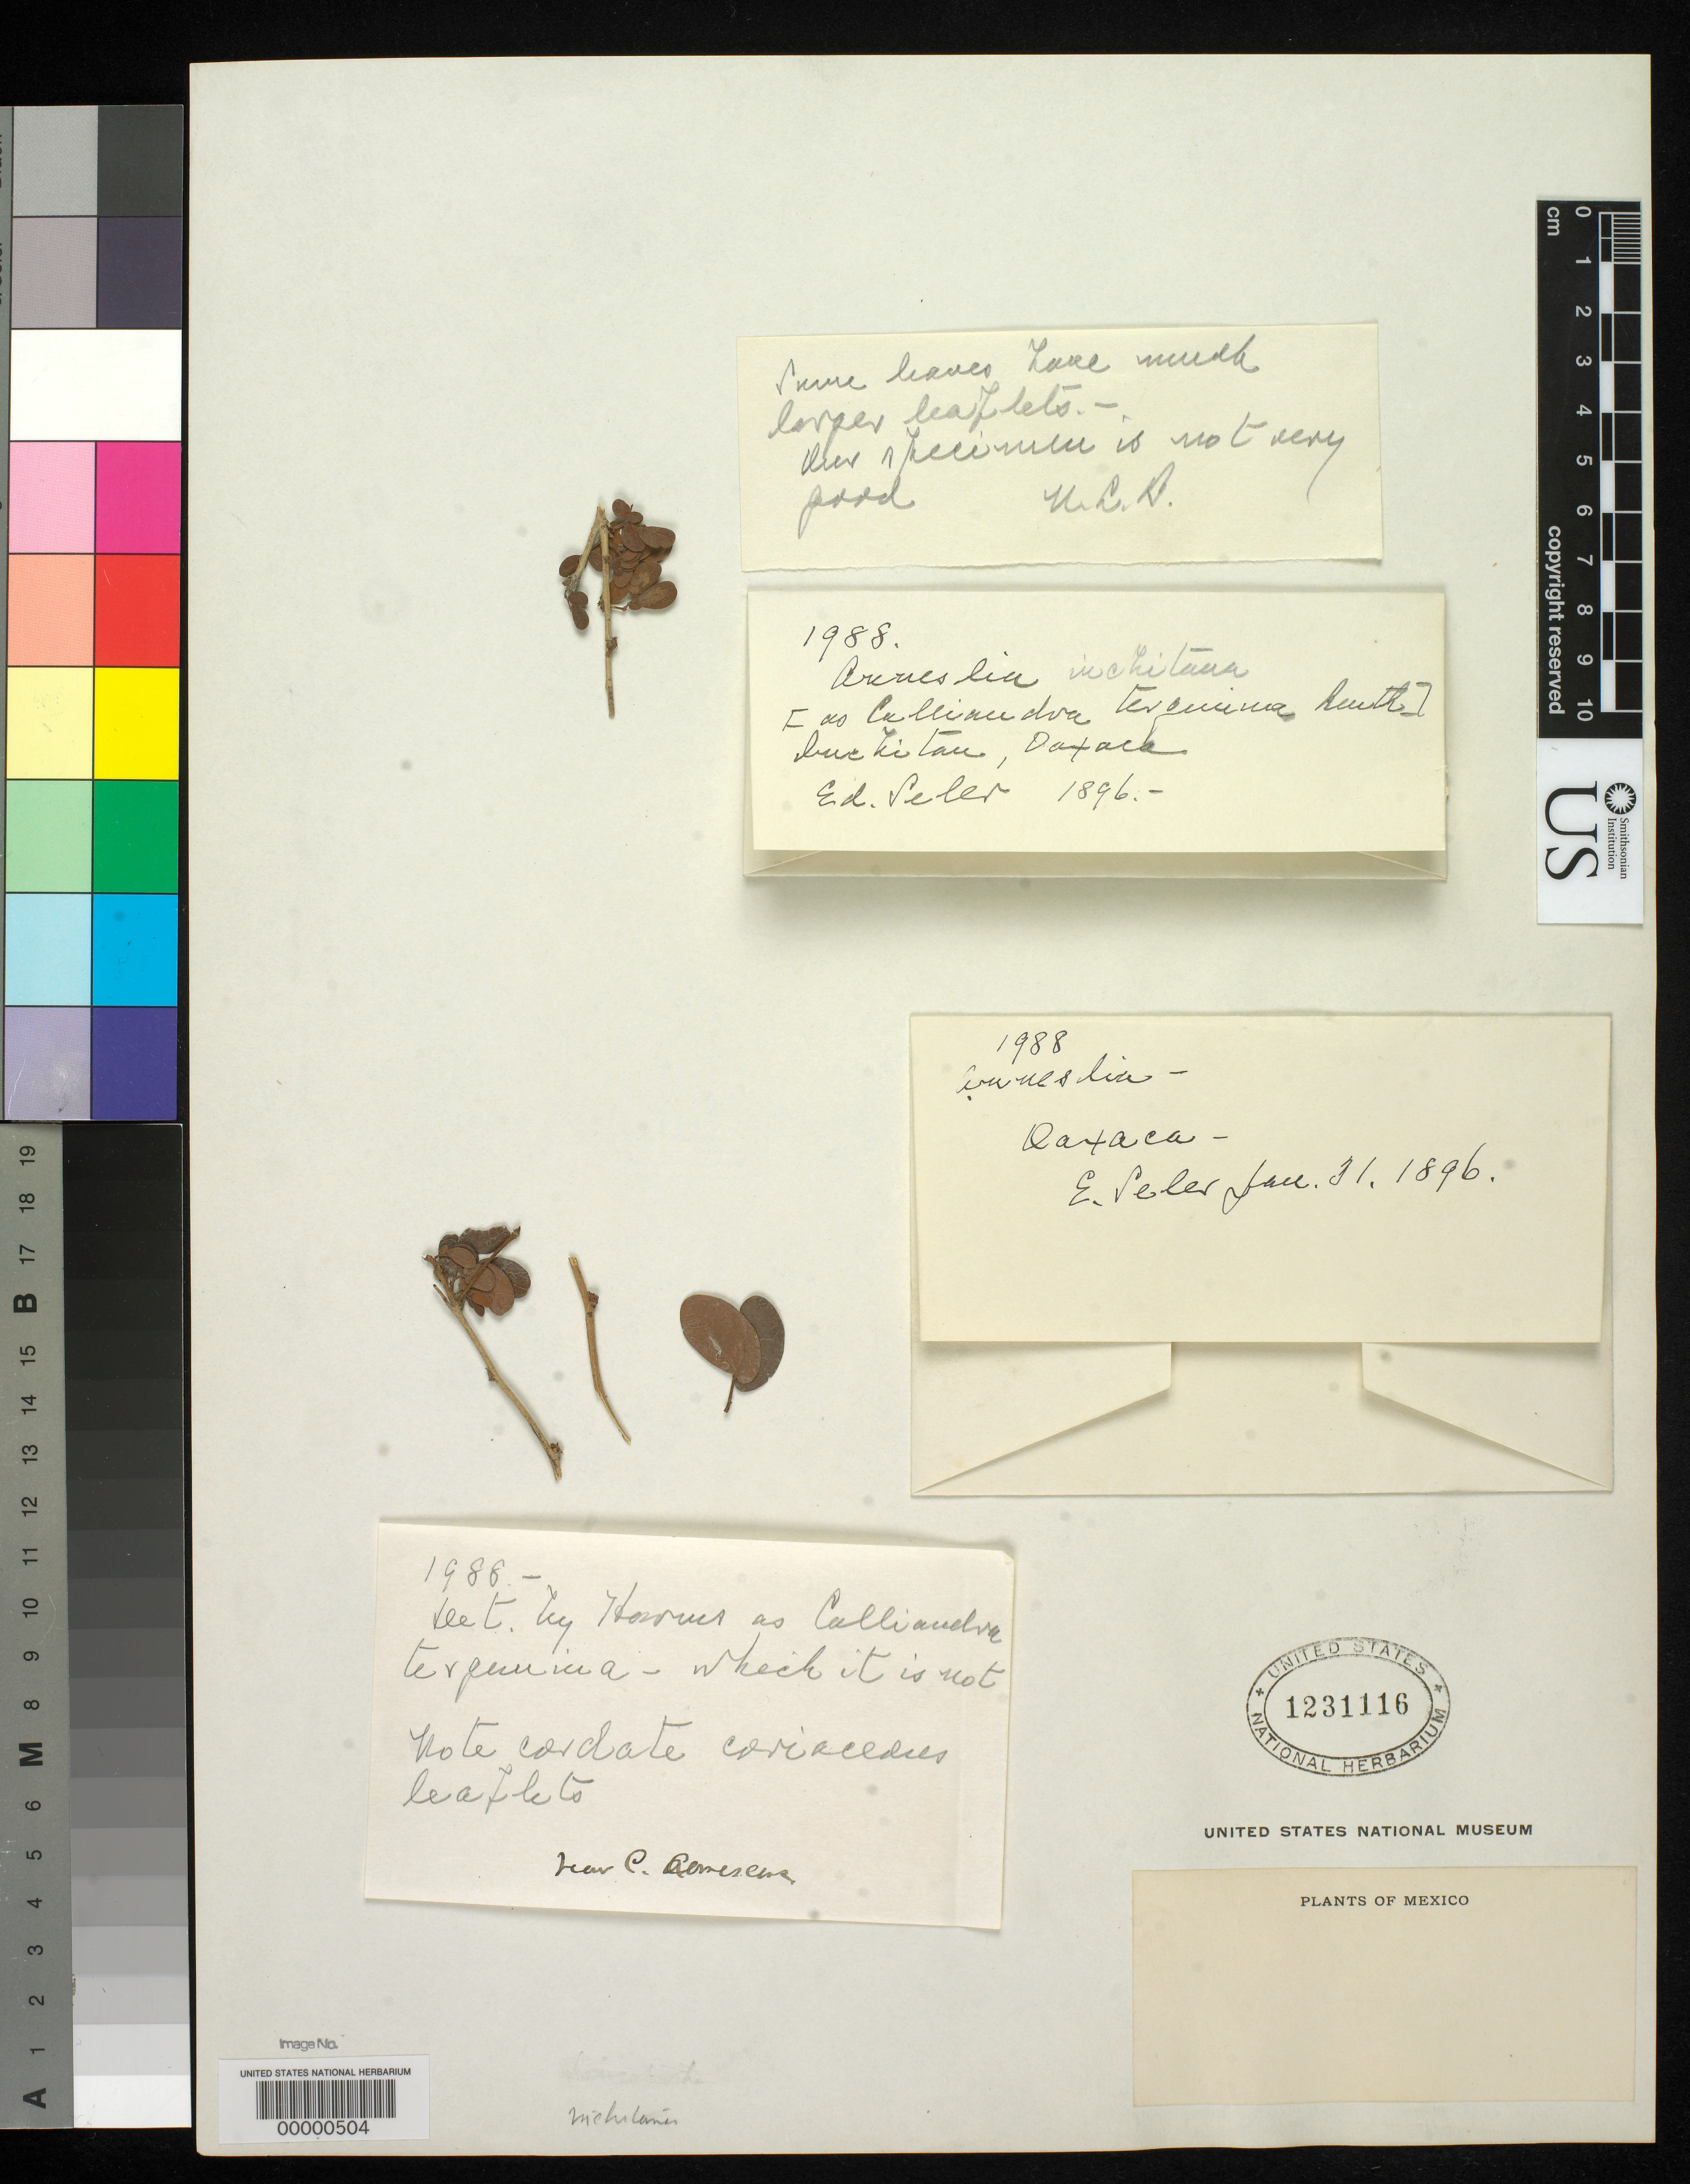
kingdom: Plantae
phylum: Tracheophyta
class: Magnoliopsida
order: Fabales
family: Fabaceae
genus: Anneslia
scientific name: Anneslia juchitana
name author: Britton & Rose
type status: Type Fragment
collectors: E. Seler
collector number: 1988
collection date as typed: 31 Jan 1896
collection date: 1896-01-31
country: Mexico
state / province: Oaxaca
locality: Juchitan.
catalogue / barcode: US 1231116